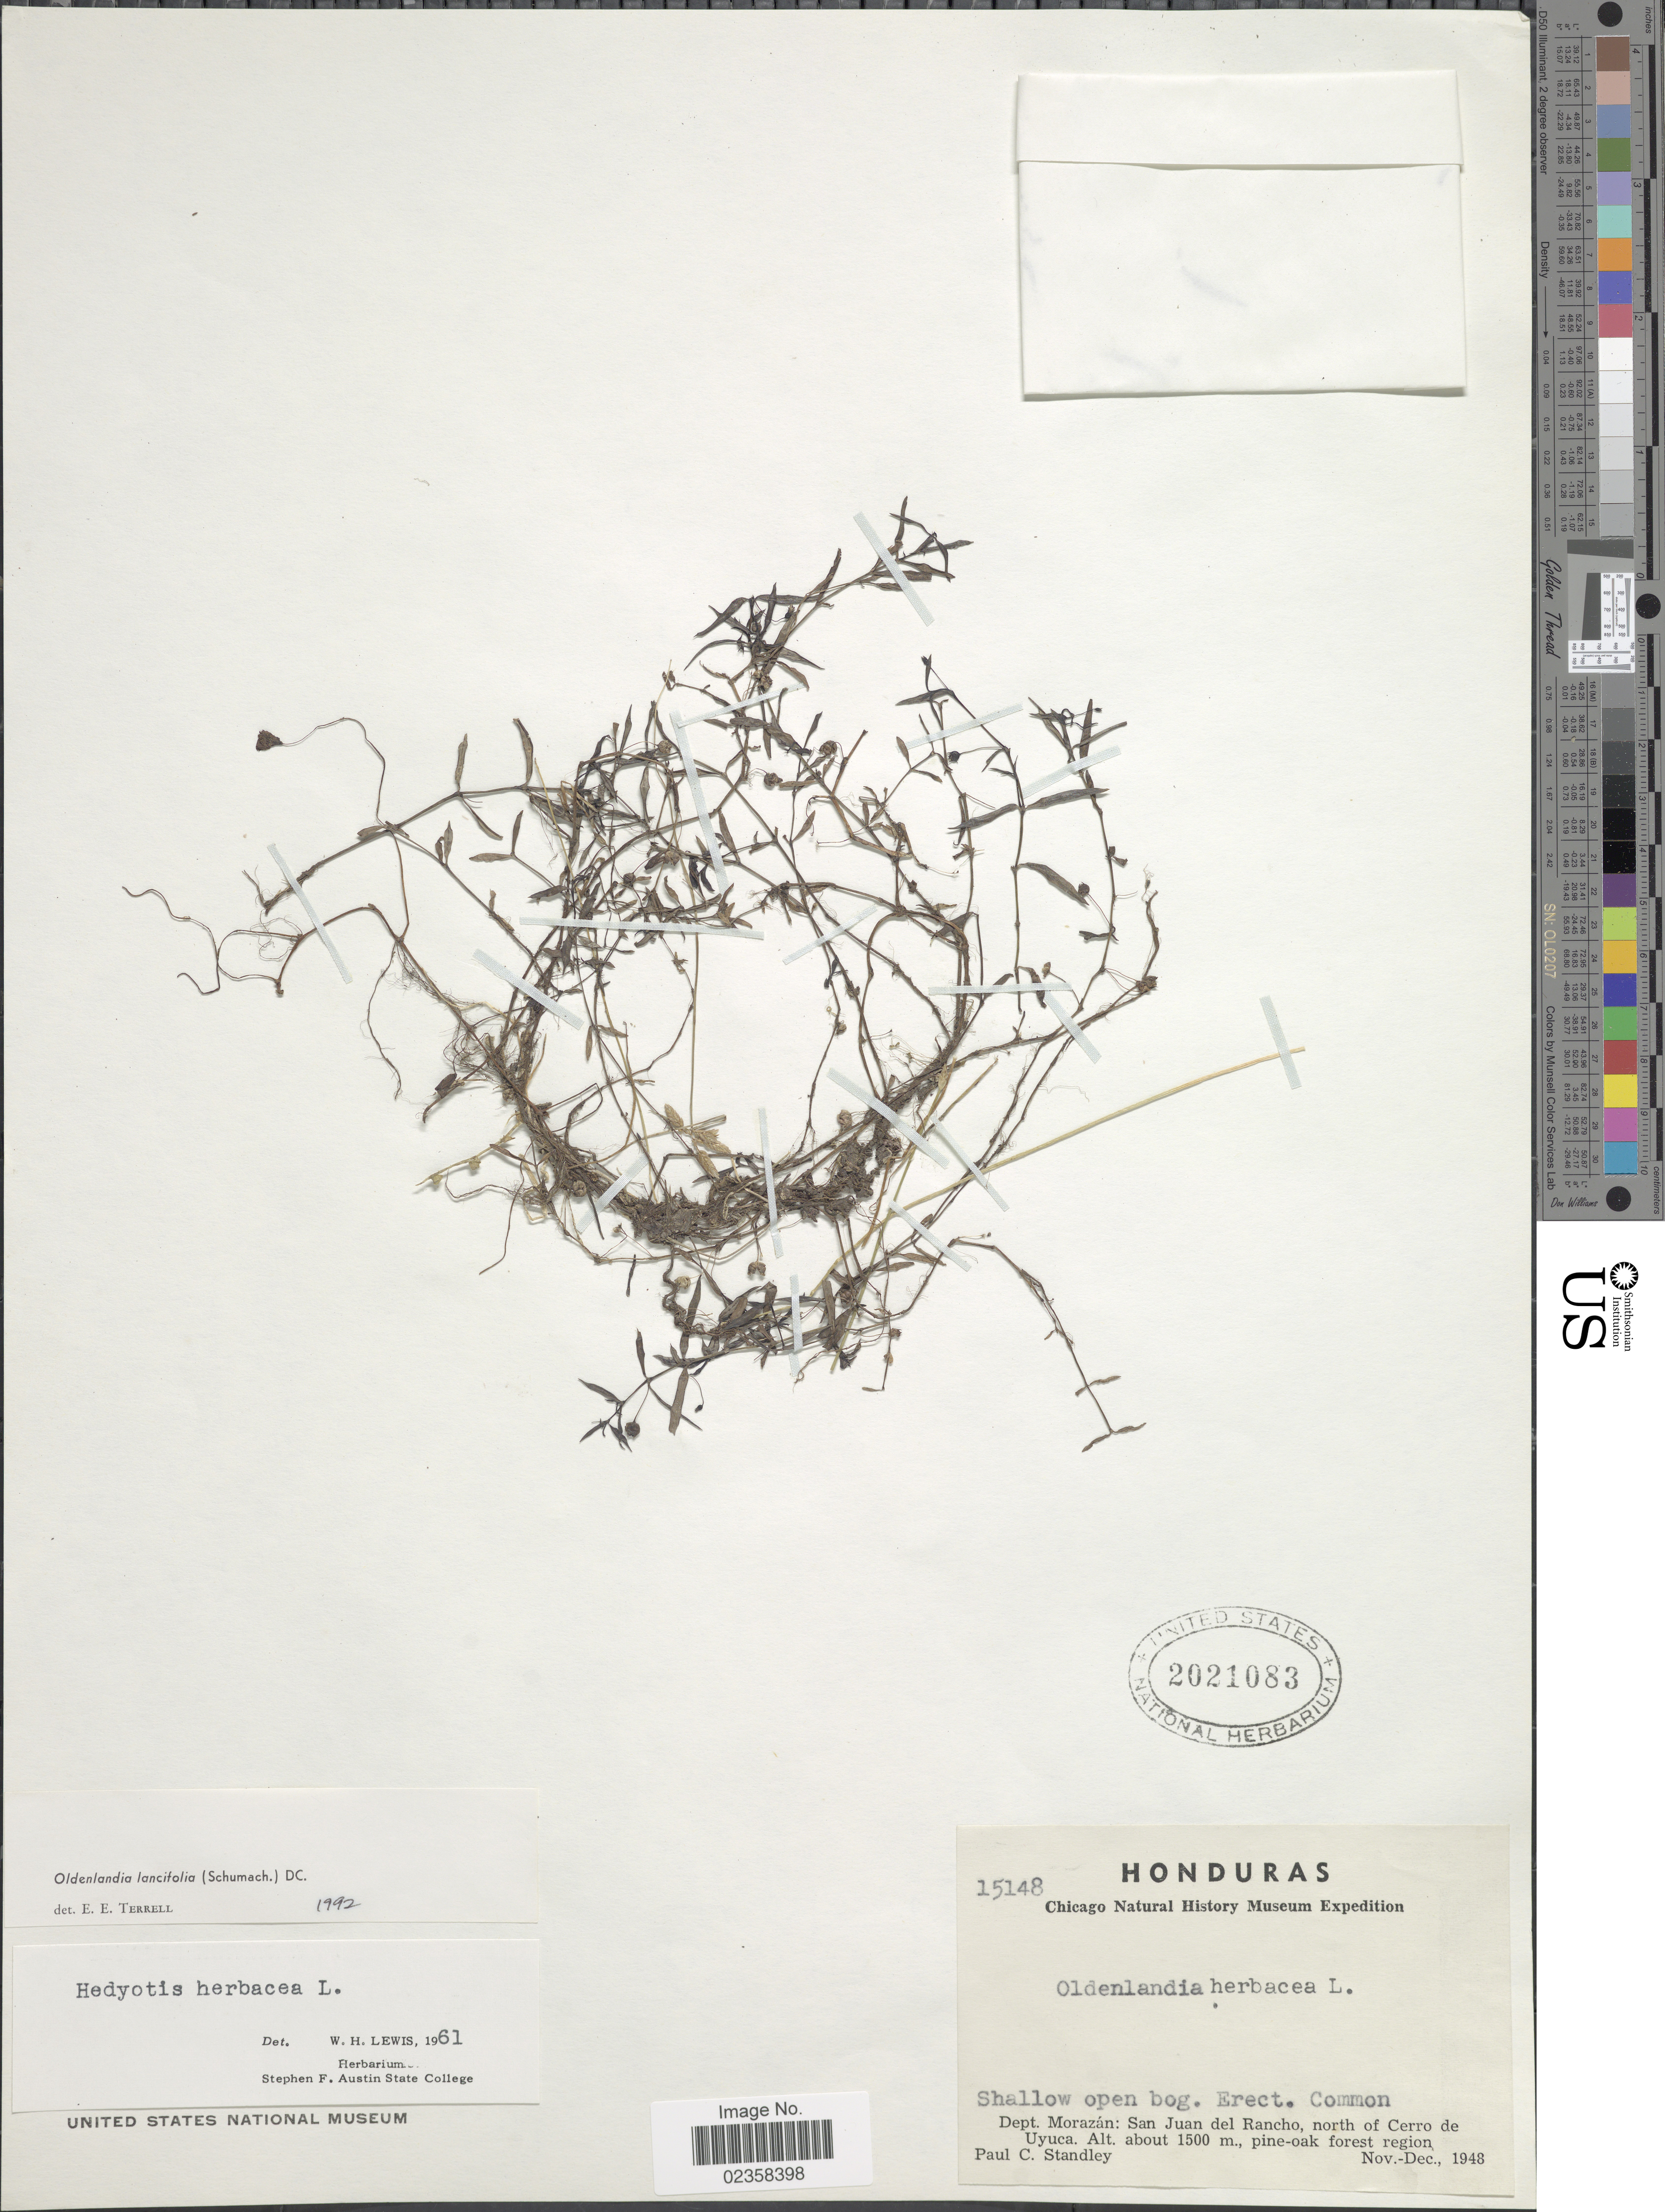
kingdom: Plantae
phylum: Tracheophyta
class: Magnoliopsida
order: Gentianales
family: Rubiaceae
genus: Oldenlandia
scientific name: Oldenlandia lancifolia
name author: (Schumach.) DC.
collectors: P. C. Standley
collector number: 15148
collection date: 1948-11/1948-12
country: Honduras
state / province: Fco. Morazán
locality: San Juan del Rancho, north of Cerro de Uyuca, pine oak forest region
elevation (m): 1500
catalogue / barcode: US 2021083